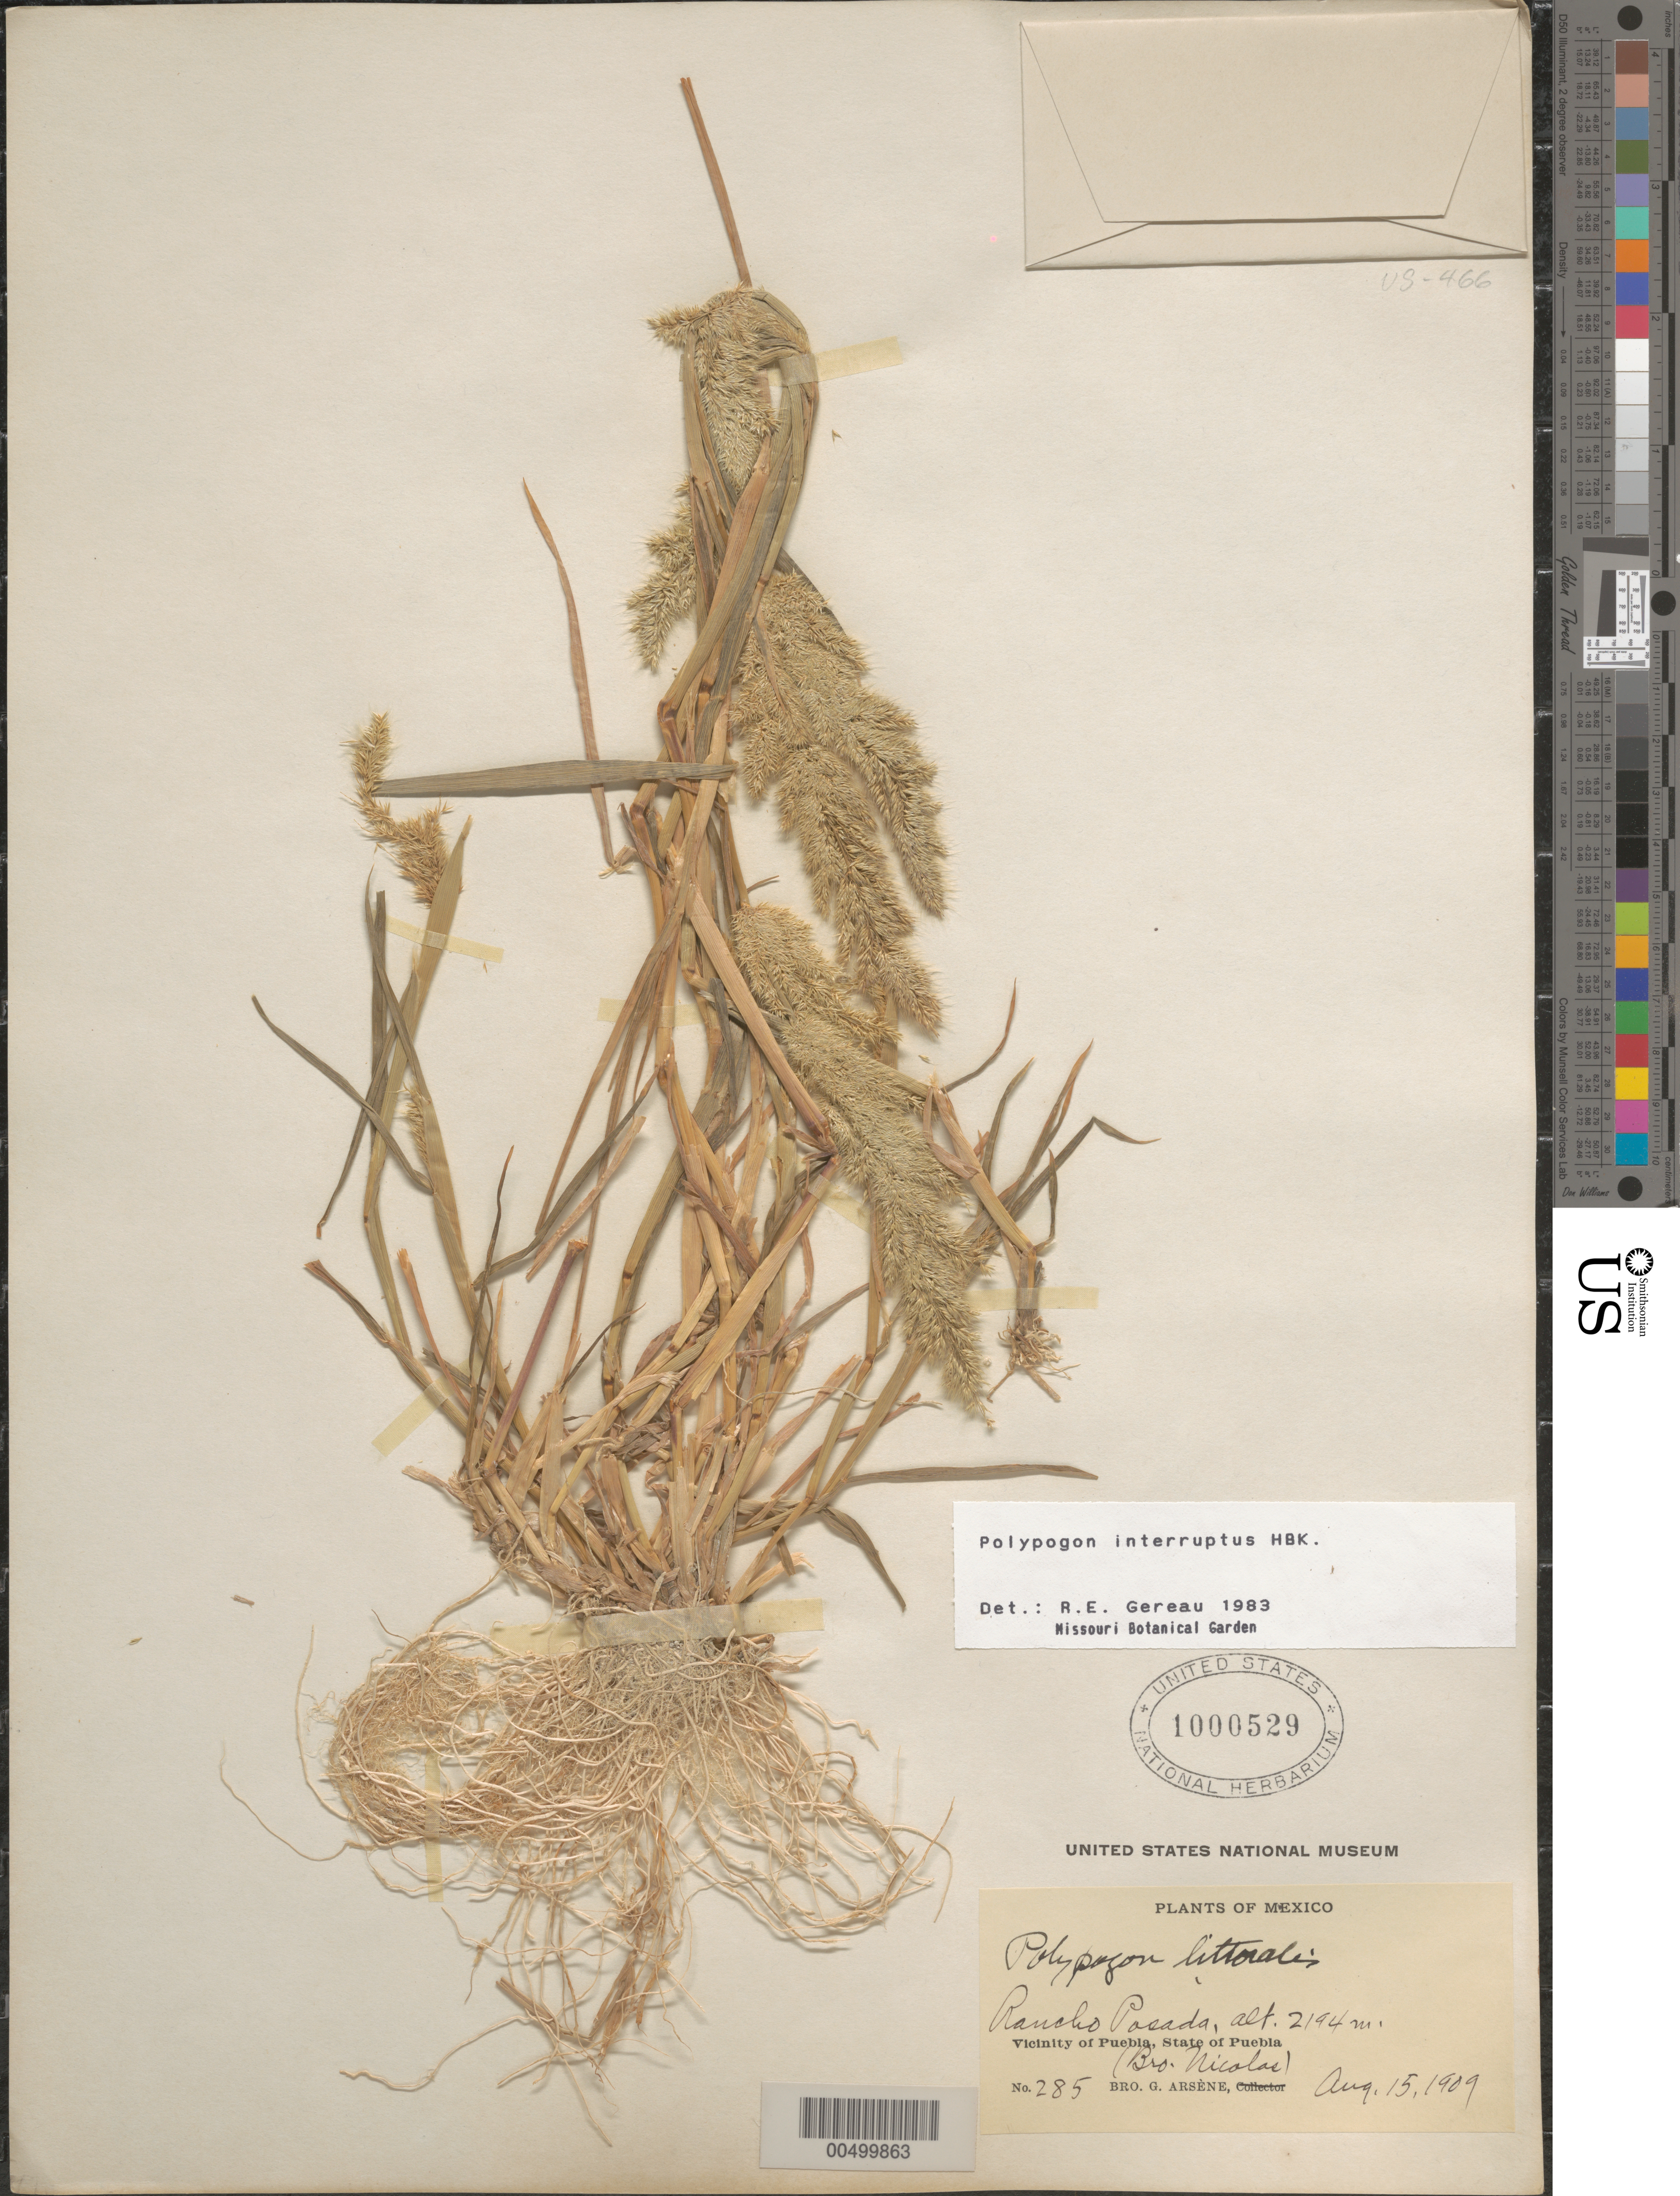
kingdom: Plantae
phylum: Tracheophyta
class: Liliopsida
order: Poales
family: Poaceae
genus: Polypogon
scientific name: Polypogon interruptus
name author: Kunth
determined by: Gereau, R. E.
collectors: B. Nicolas & Bro. G. Arsène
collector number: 285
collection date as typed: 15 Aug 1909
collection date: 1909-08-15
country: Mexico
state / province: Puebla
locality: Vicinity of Puebla, Rancho Posada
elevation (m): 2194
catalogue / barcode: US 1000529